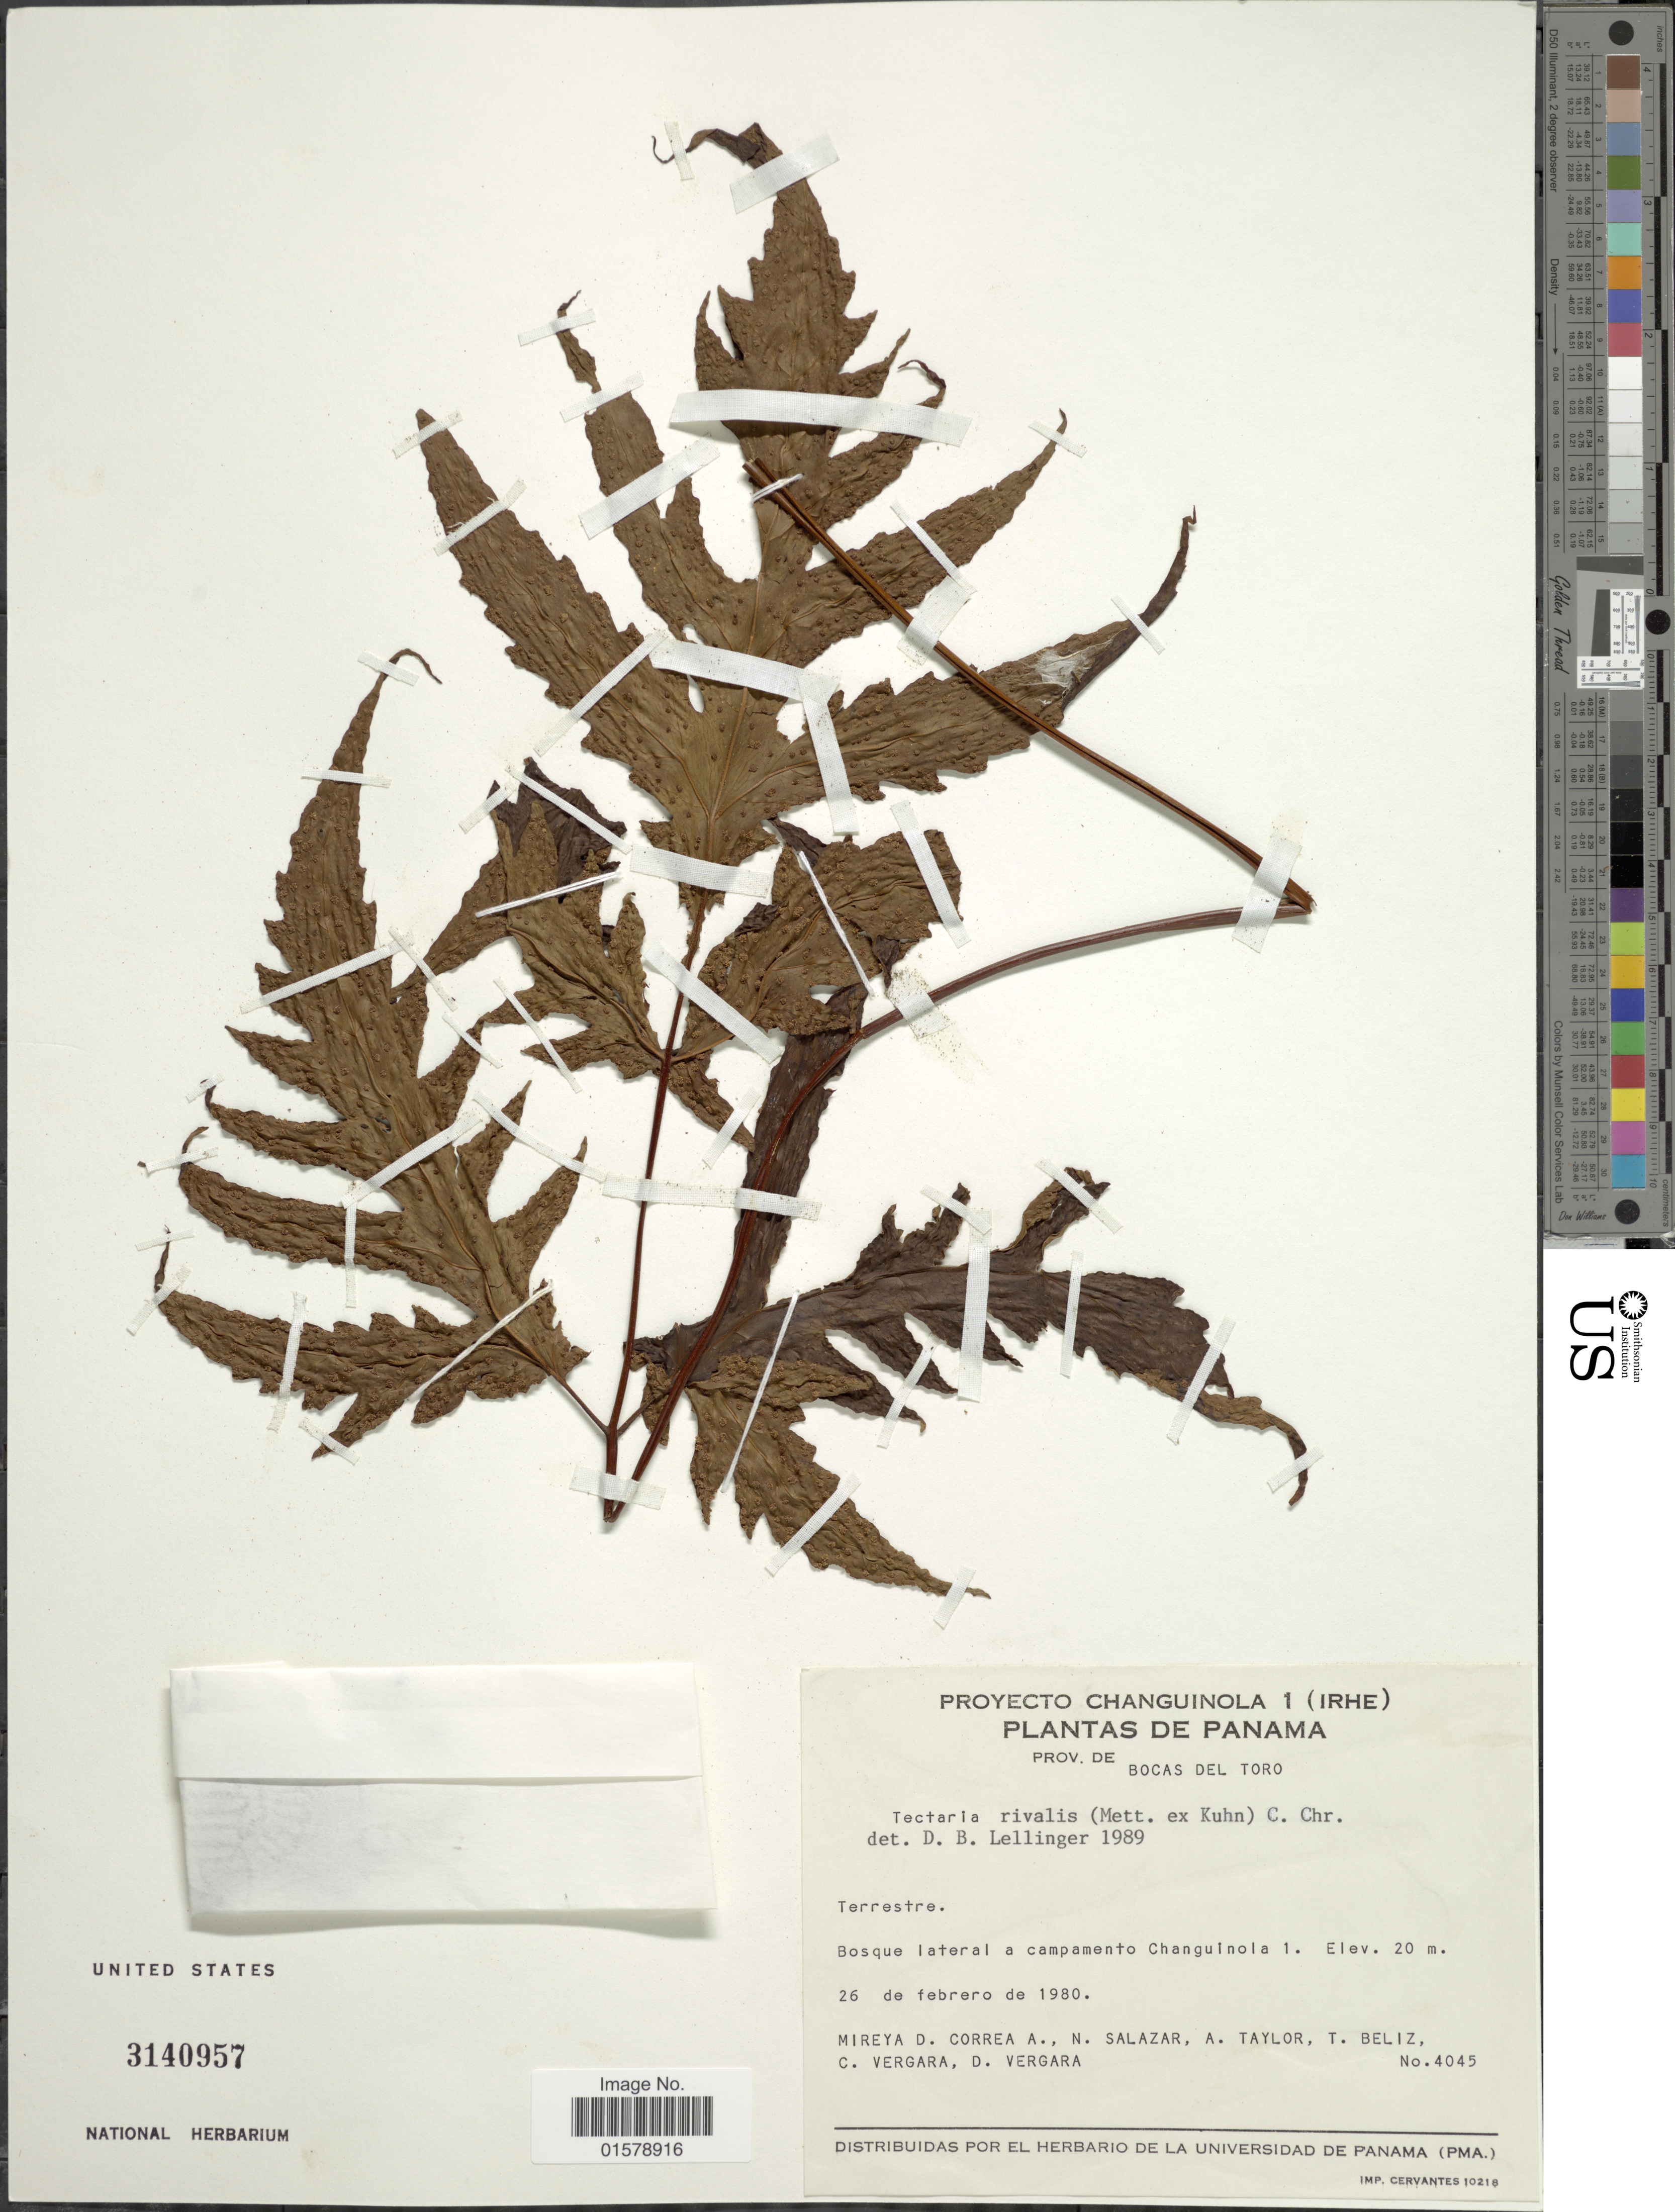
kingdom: Plantae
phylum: Tracheophyta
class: Polypodiopsida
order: Polypodiales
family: Tectariaceae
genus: Tectaria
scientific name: Tectaria rivalis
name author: (Mett. ex Kuhn) C. Chr.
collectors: M. D. Corrêa-A., N. Salazar, A. Taylor, T. Béliz & et al.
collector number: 4045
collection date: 1980-02-26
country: Panama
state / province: Bocas del Toro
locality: Bosque lateral a campamento Changuinola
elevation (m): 20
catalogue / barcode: US 3140957